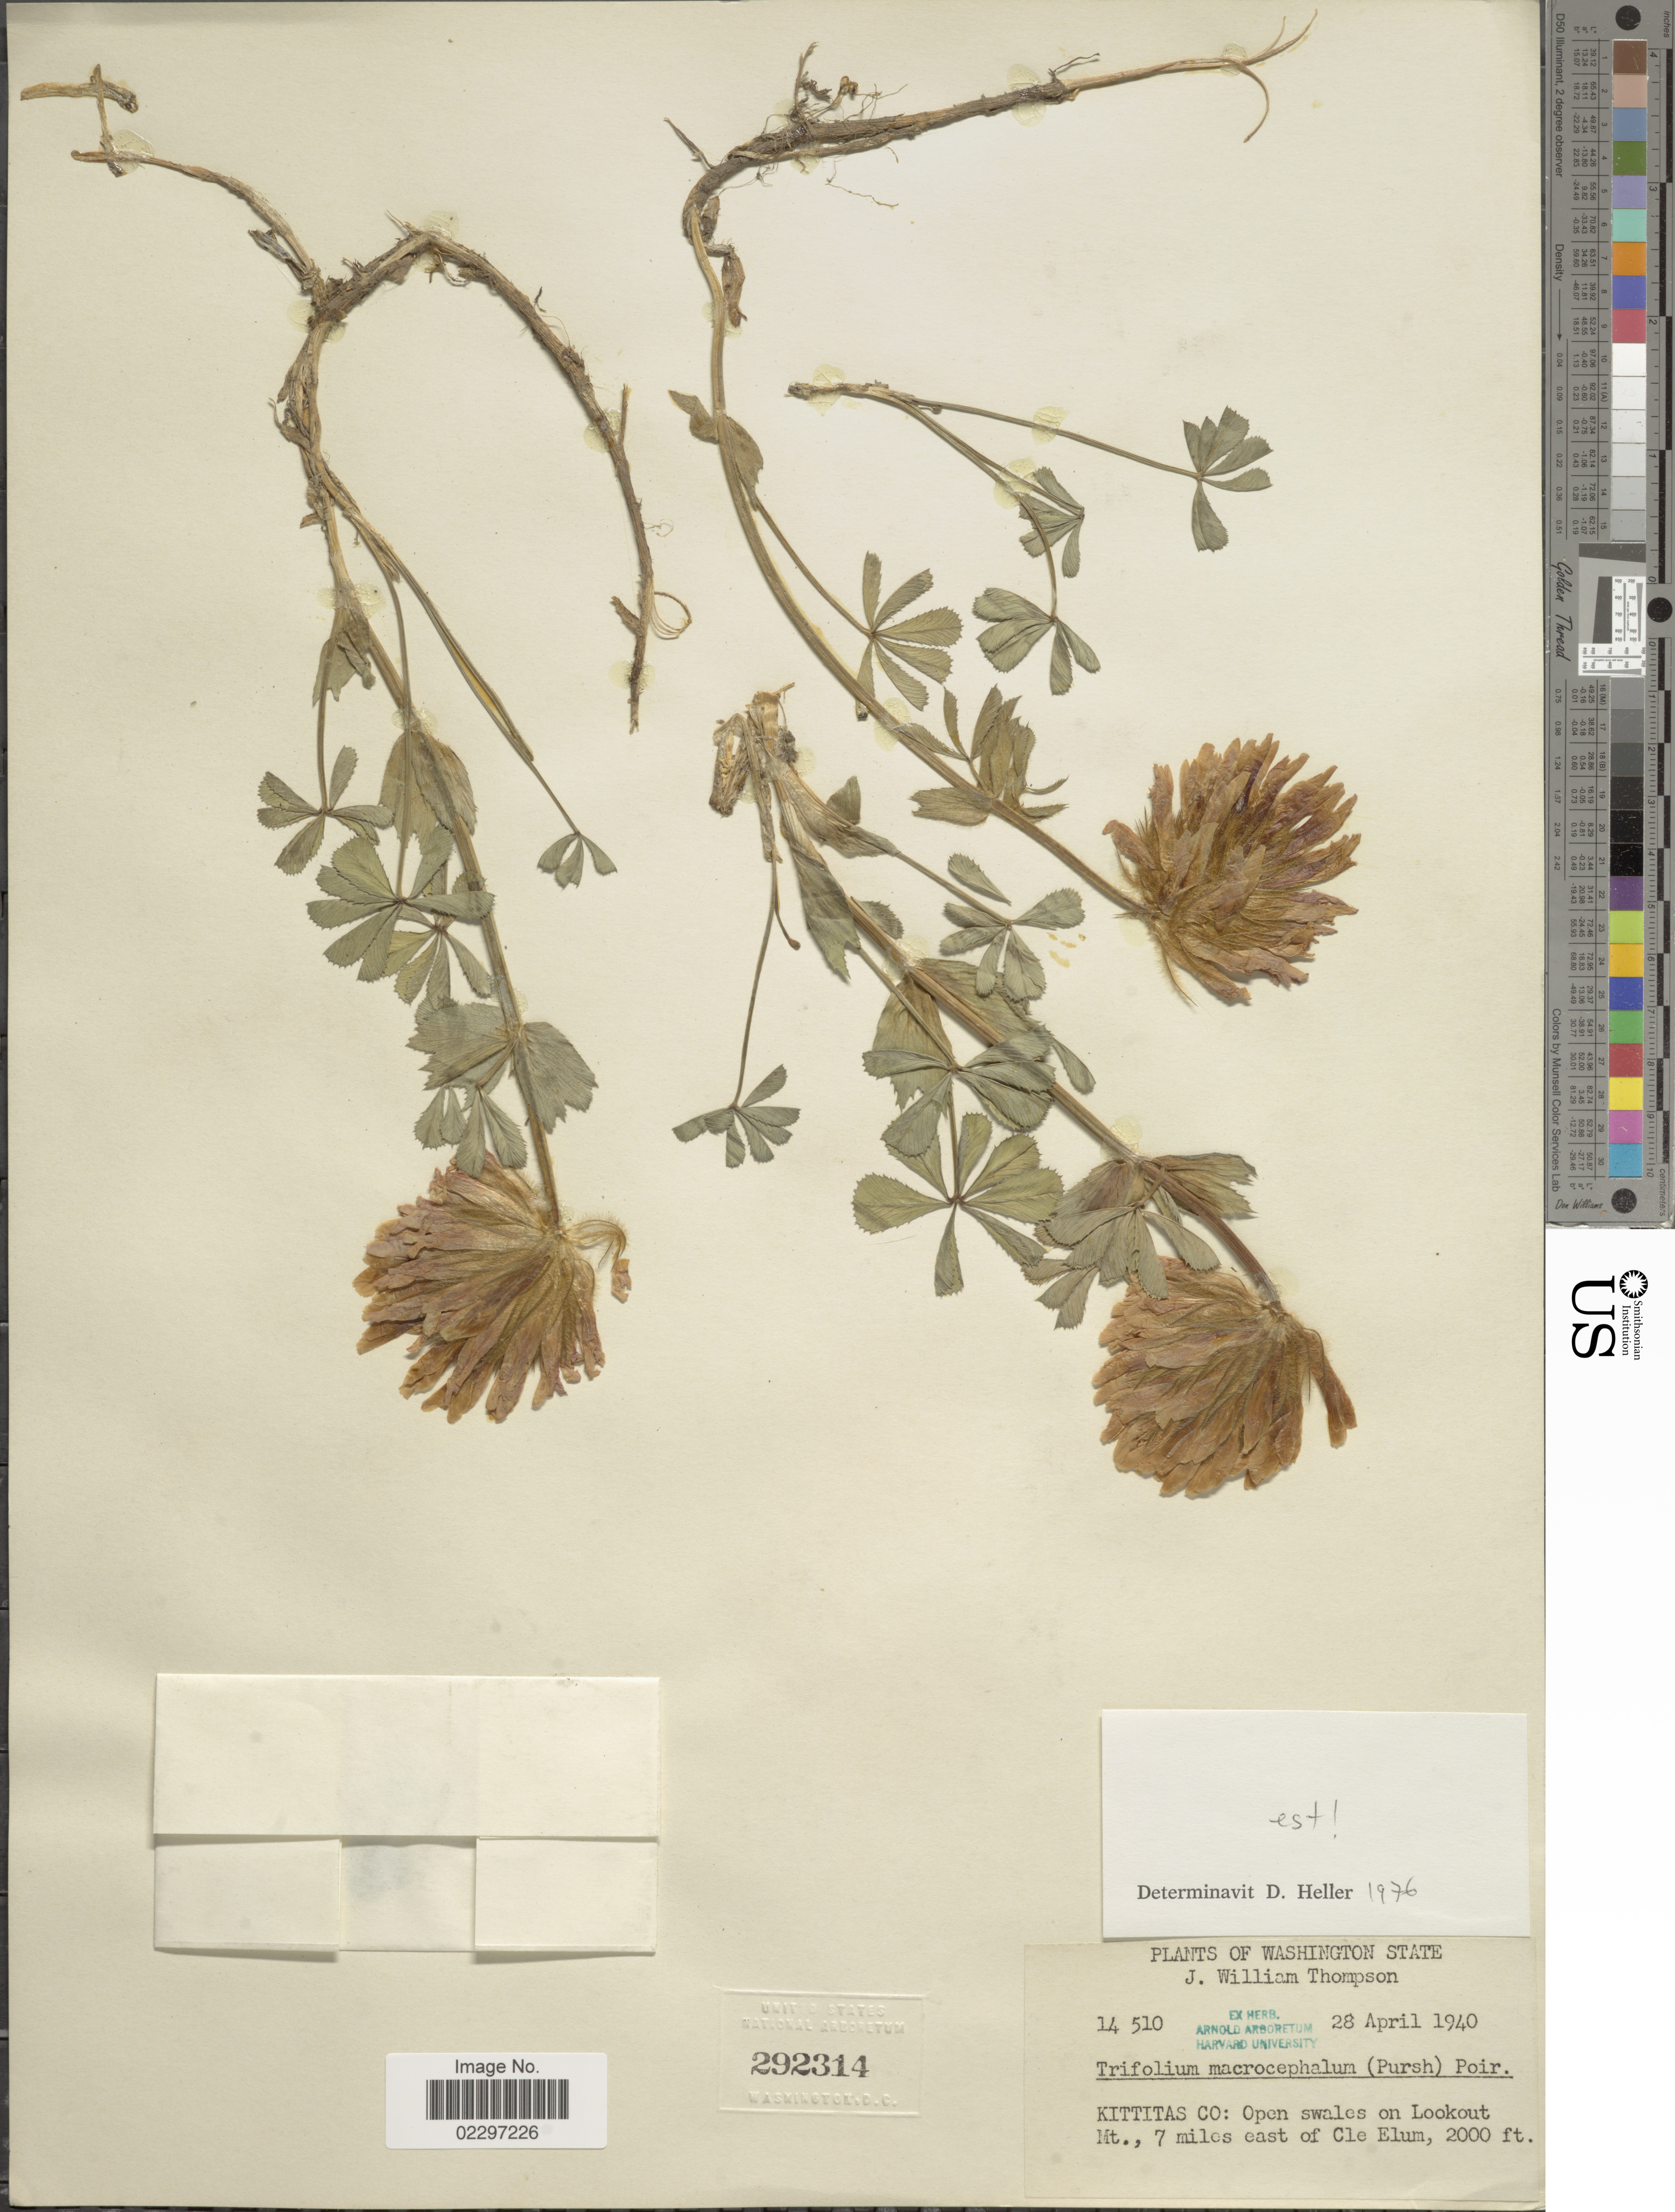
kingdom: Plantae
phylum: Tracheophyta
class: Magnoliopsida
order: Fabales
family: Fabaceae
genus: Trifolium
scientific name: Trifolium macrocephalum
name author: (Pursh) Poir.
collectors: J. W. Thompson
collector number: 14510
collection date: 1940-04-28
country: United States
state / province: Washington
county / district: Kittitas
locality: Kittitas Co: Open swales on Lookout Mt., 7 miles east of Cle Elum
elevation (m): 610